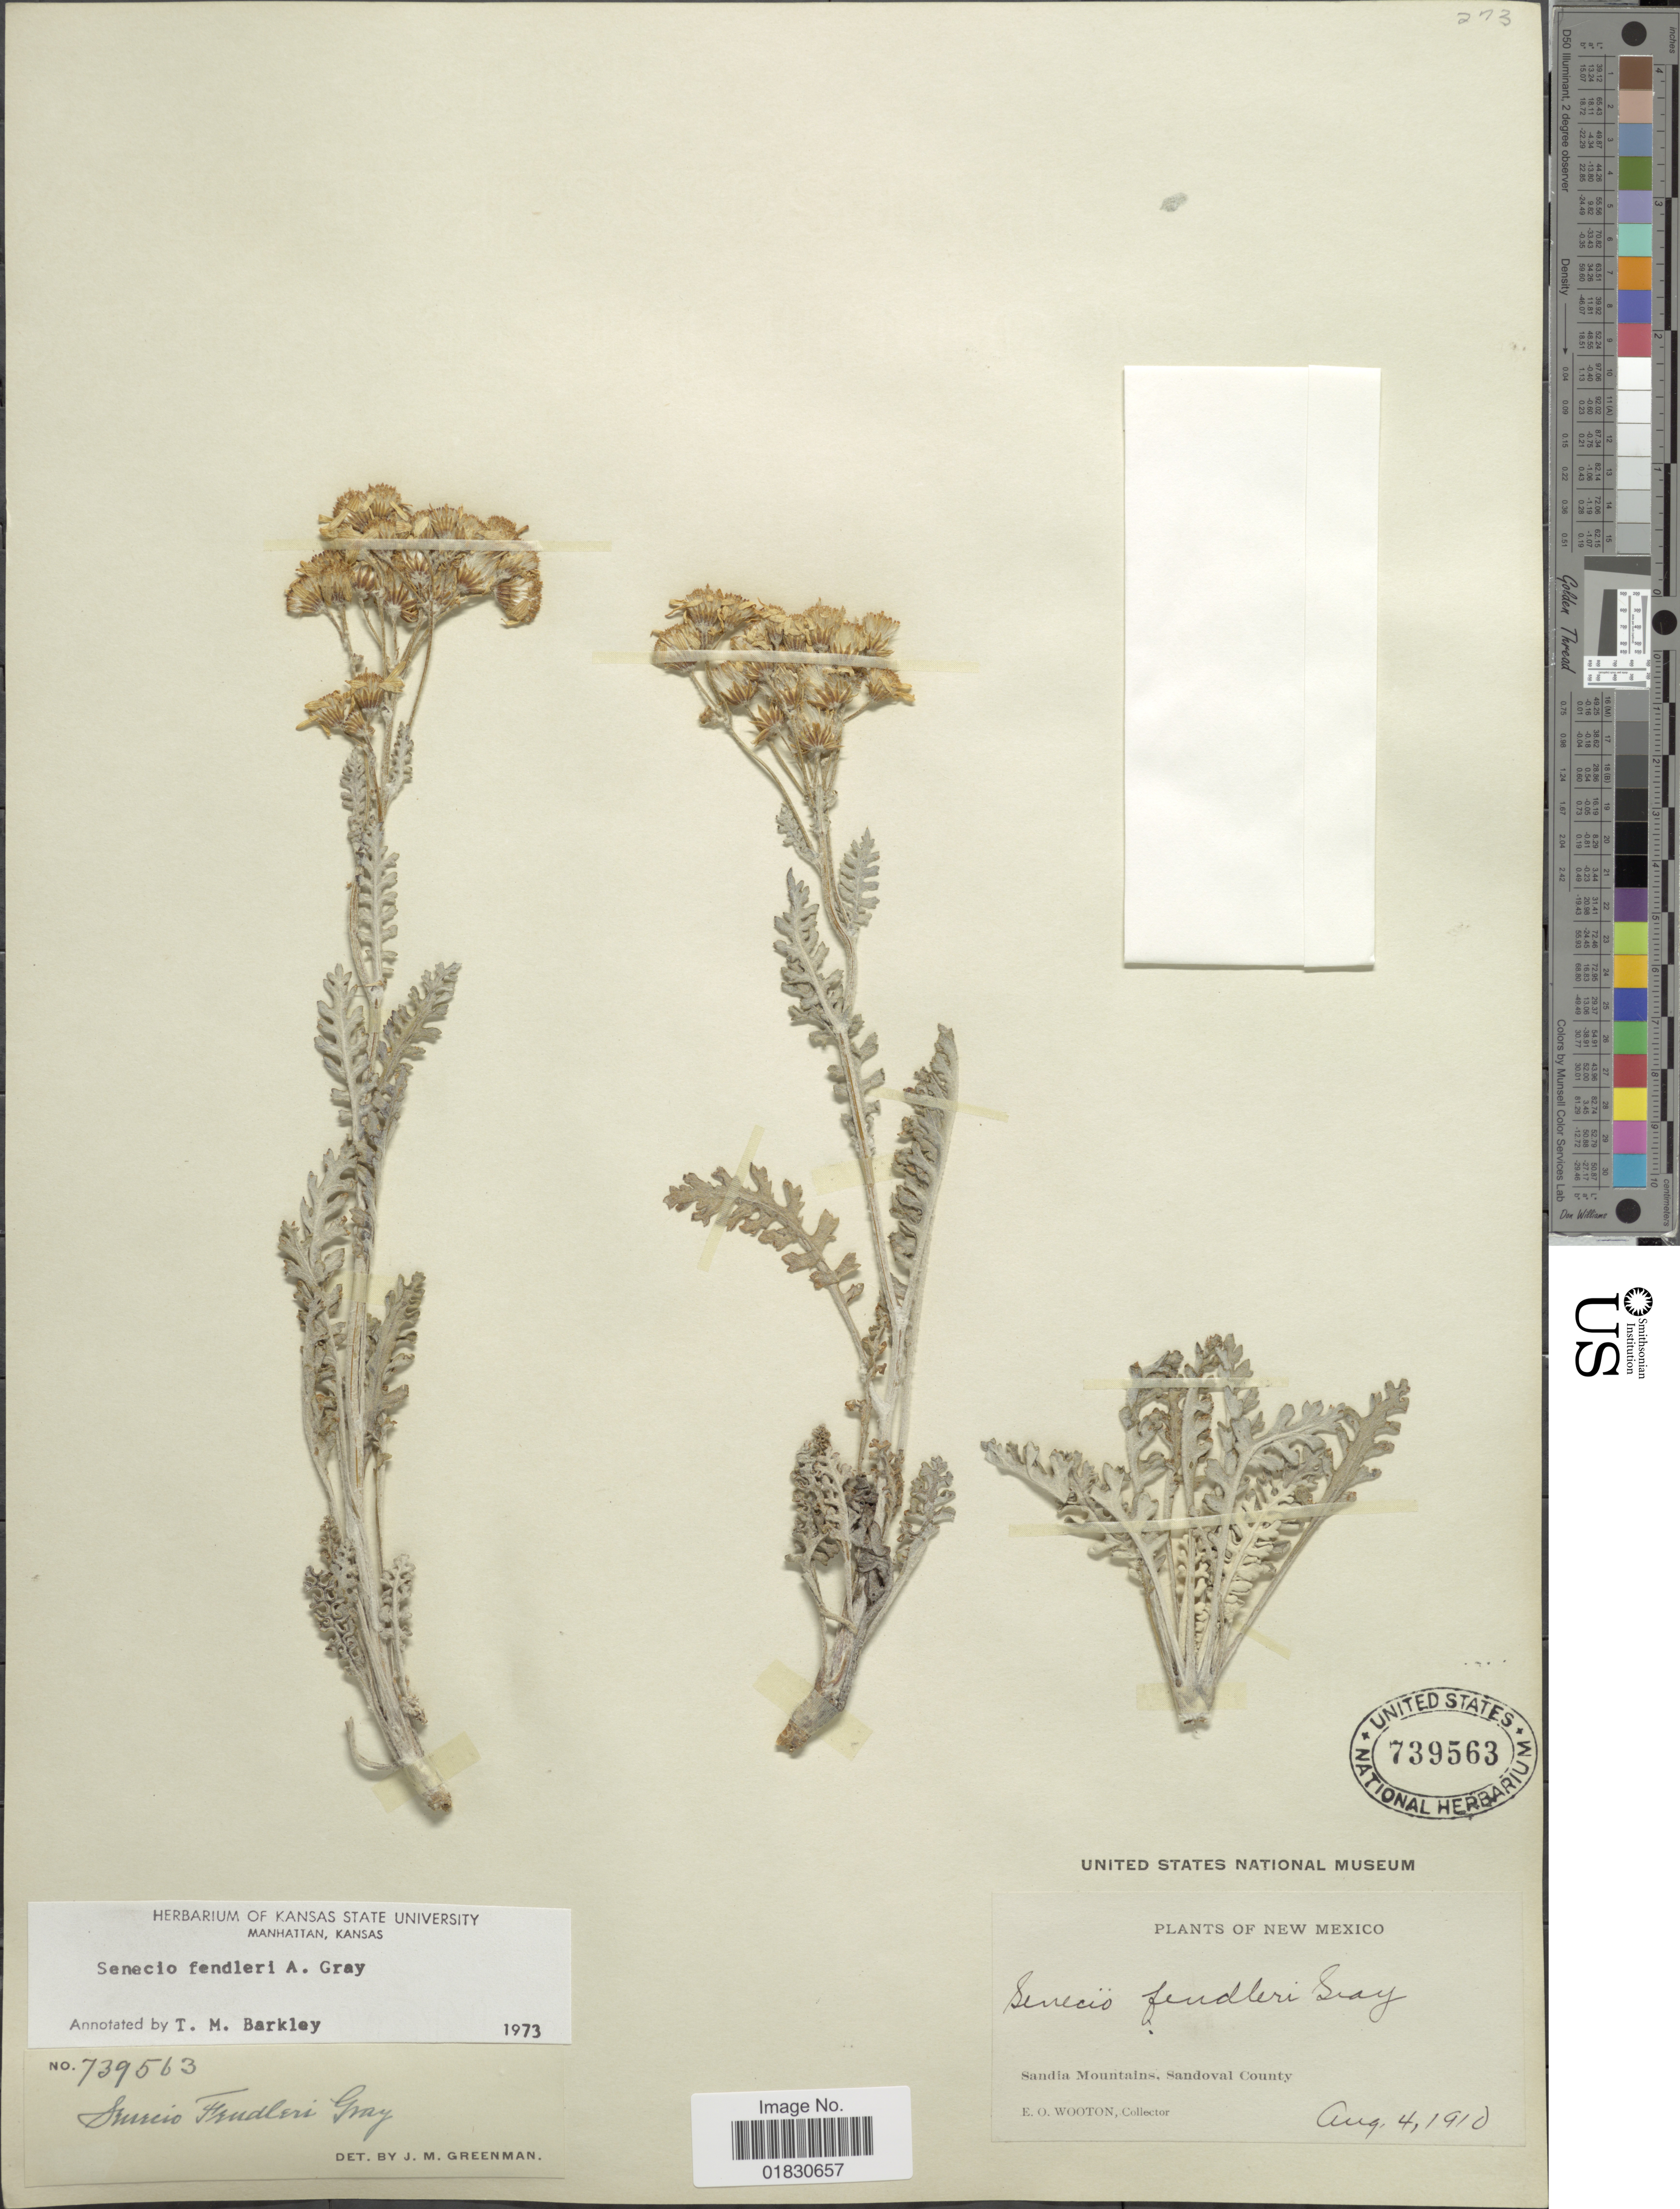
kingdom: Plantae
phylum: Tracheophyta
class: Magnoliopsida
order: Asterales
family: Asteraceae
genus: Packera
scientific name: Packera fendleri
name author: (A. Gray) W.A. Weber & Á. Löve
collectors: E. O. Wooton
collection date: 1910-08-04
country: United States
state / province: New Mexico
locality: Sandia Mountains, Sandoval County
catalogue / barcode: US 739563